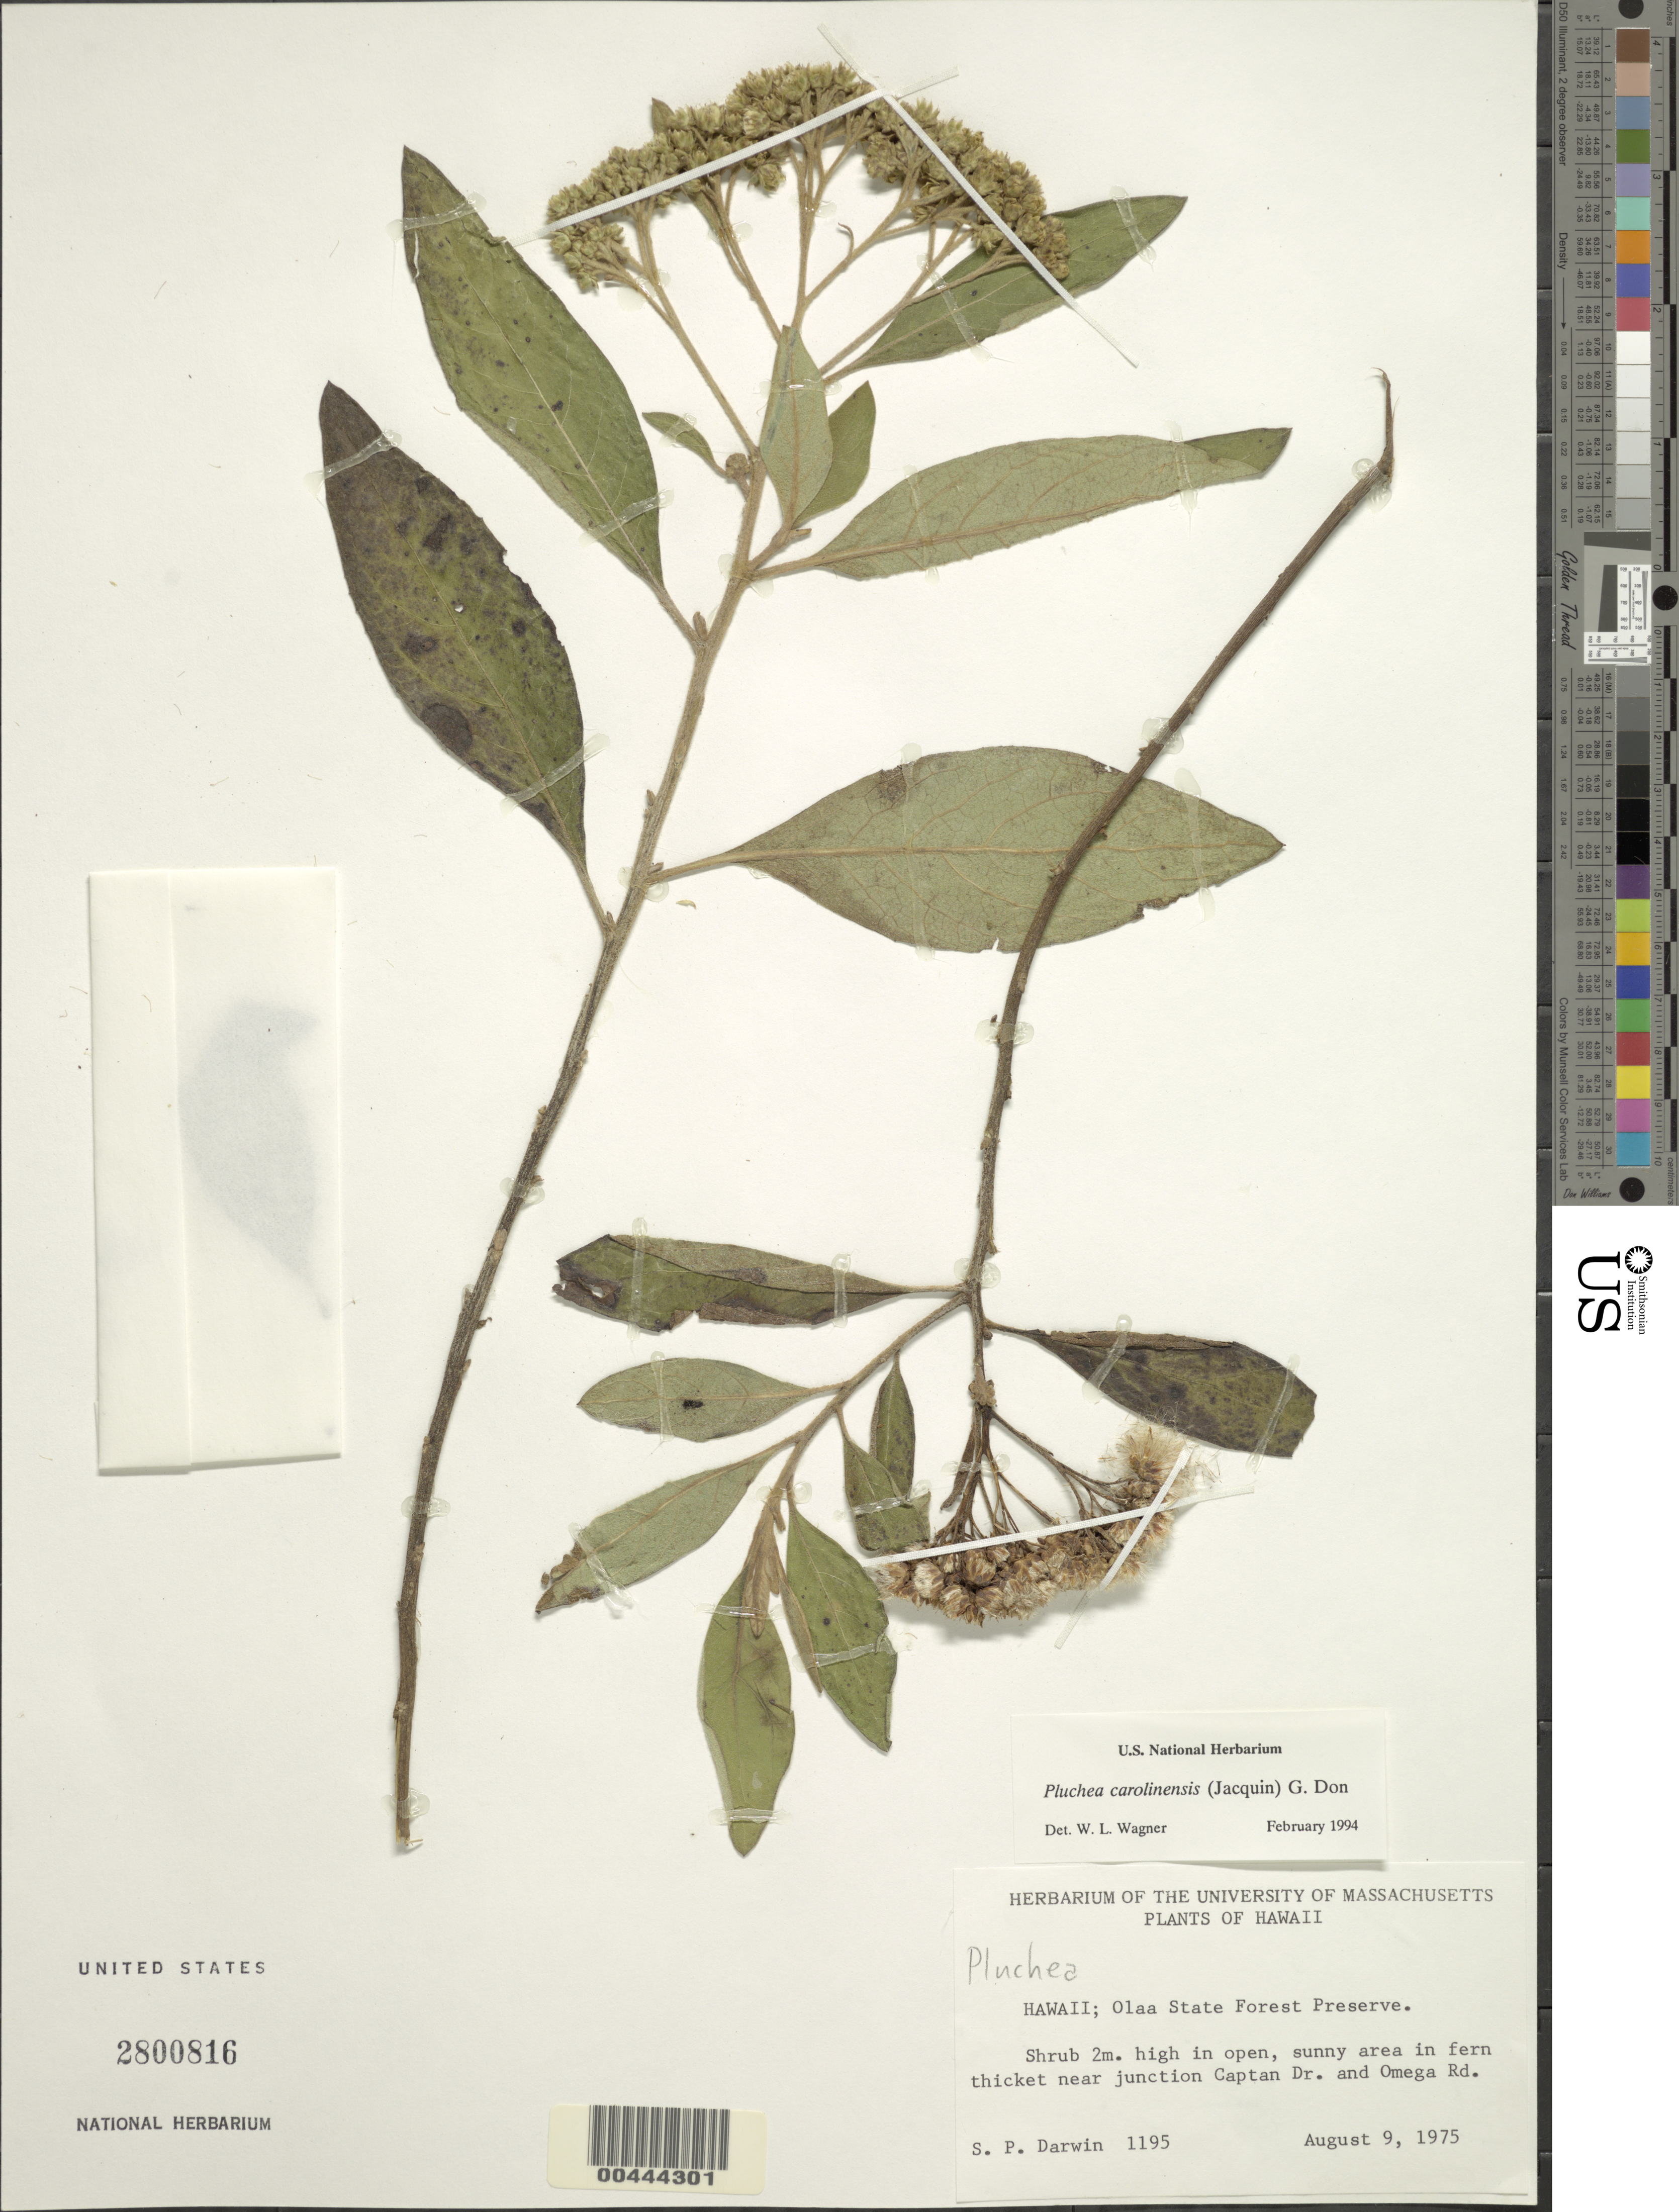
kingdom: Plantae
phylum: Tracheophyta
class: Magnoliopsida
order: Asterales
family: Asteraceae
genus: Pluchea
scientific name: Pluchea carolinensis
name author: (Jacq.) D. Don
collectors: S. P. Darwin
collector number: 1195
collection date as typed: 9 Aug 1975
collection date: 1975-08-09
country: United States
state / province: Hawaii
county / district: Hawaii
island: Hawaii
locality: Olaa State Forest Preserve, near junction Captan Dr. and Omega Rd.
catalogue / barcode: US 2800816